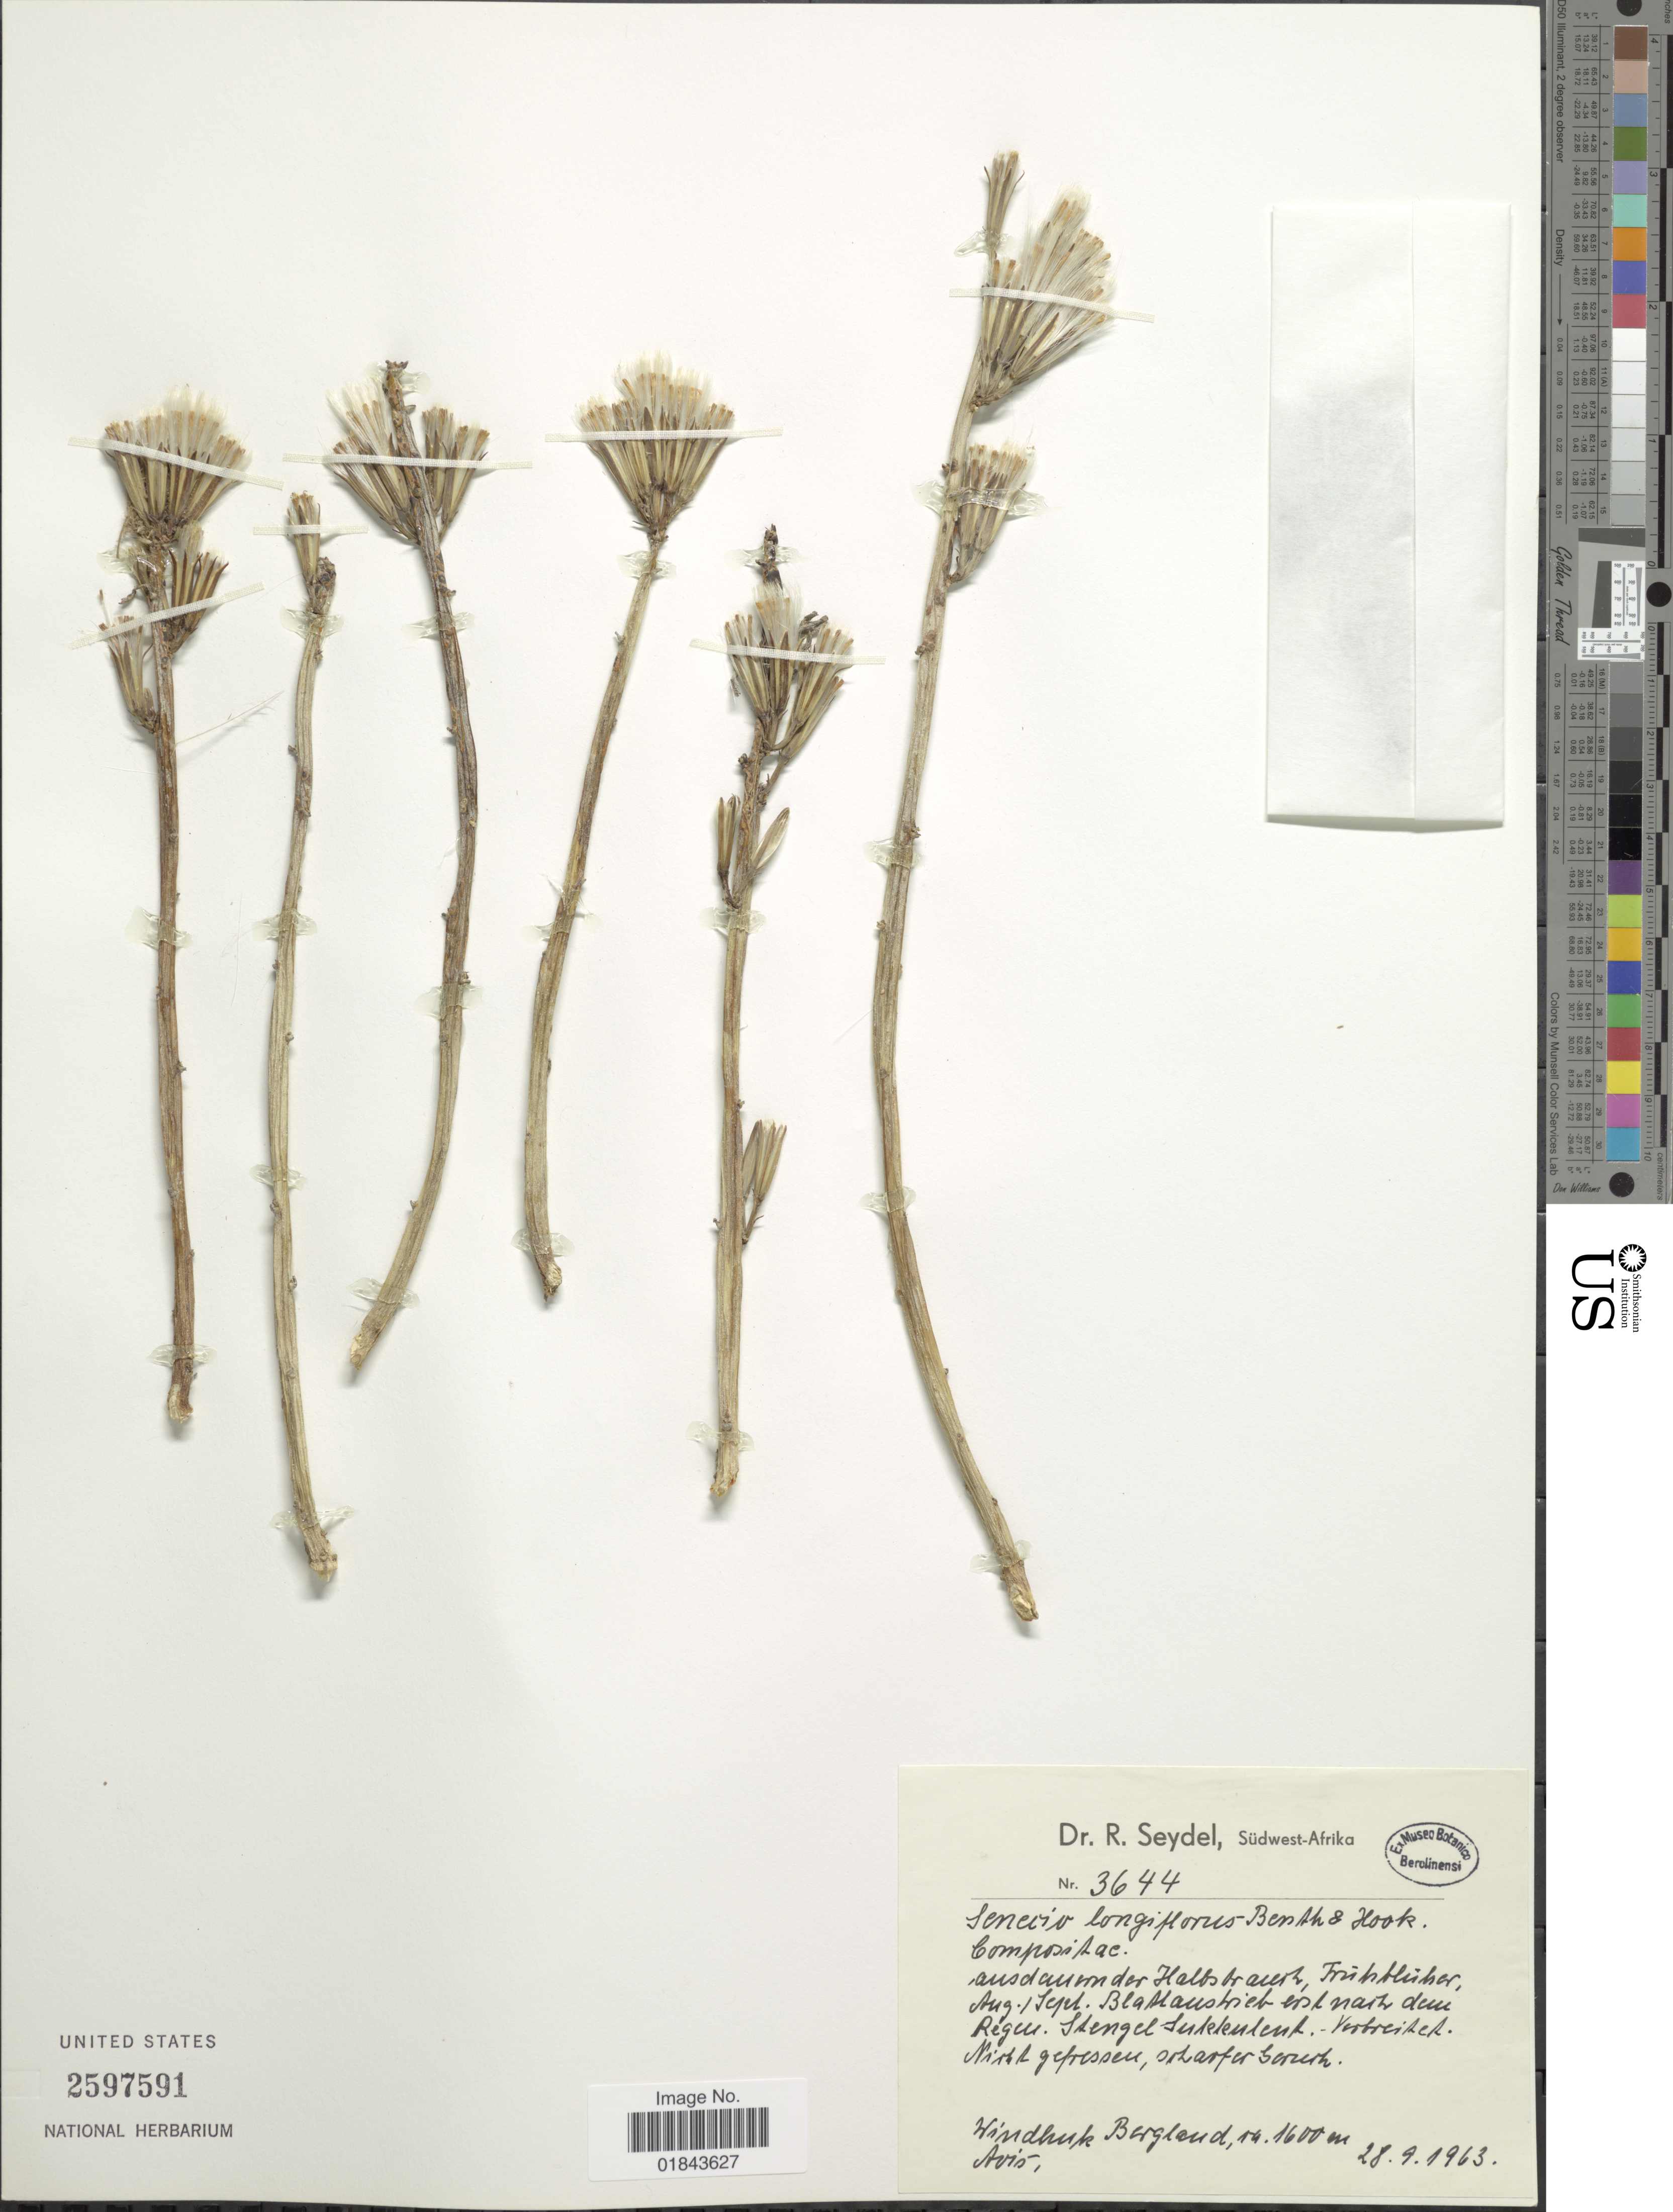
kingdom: Plantae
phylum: Tracheophyta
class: Magnoliopsida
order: Asterales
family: Asteraceae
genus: Kleinia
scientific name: Kleinia longiflora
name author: DC.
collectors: R. Seydel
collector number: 3644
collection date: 1963-09-28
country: Namibia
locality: Südwest-Afrika, Windhuk, Bergland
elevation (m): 1600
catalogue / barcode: US 2597591